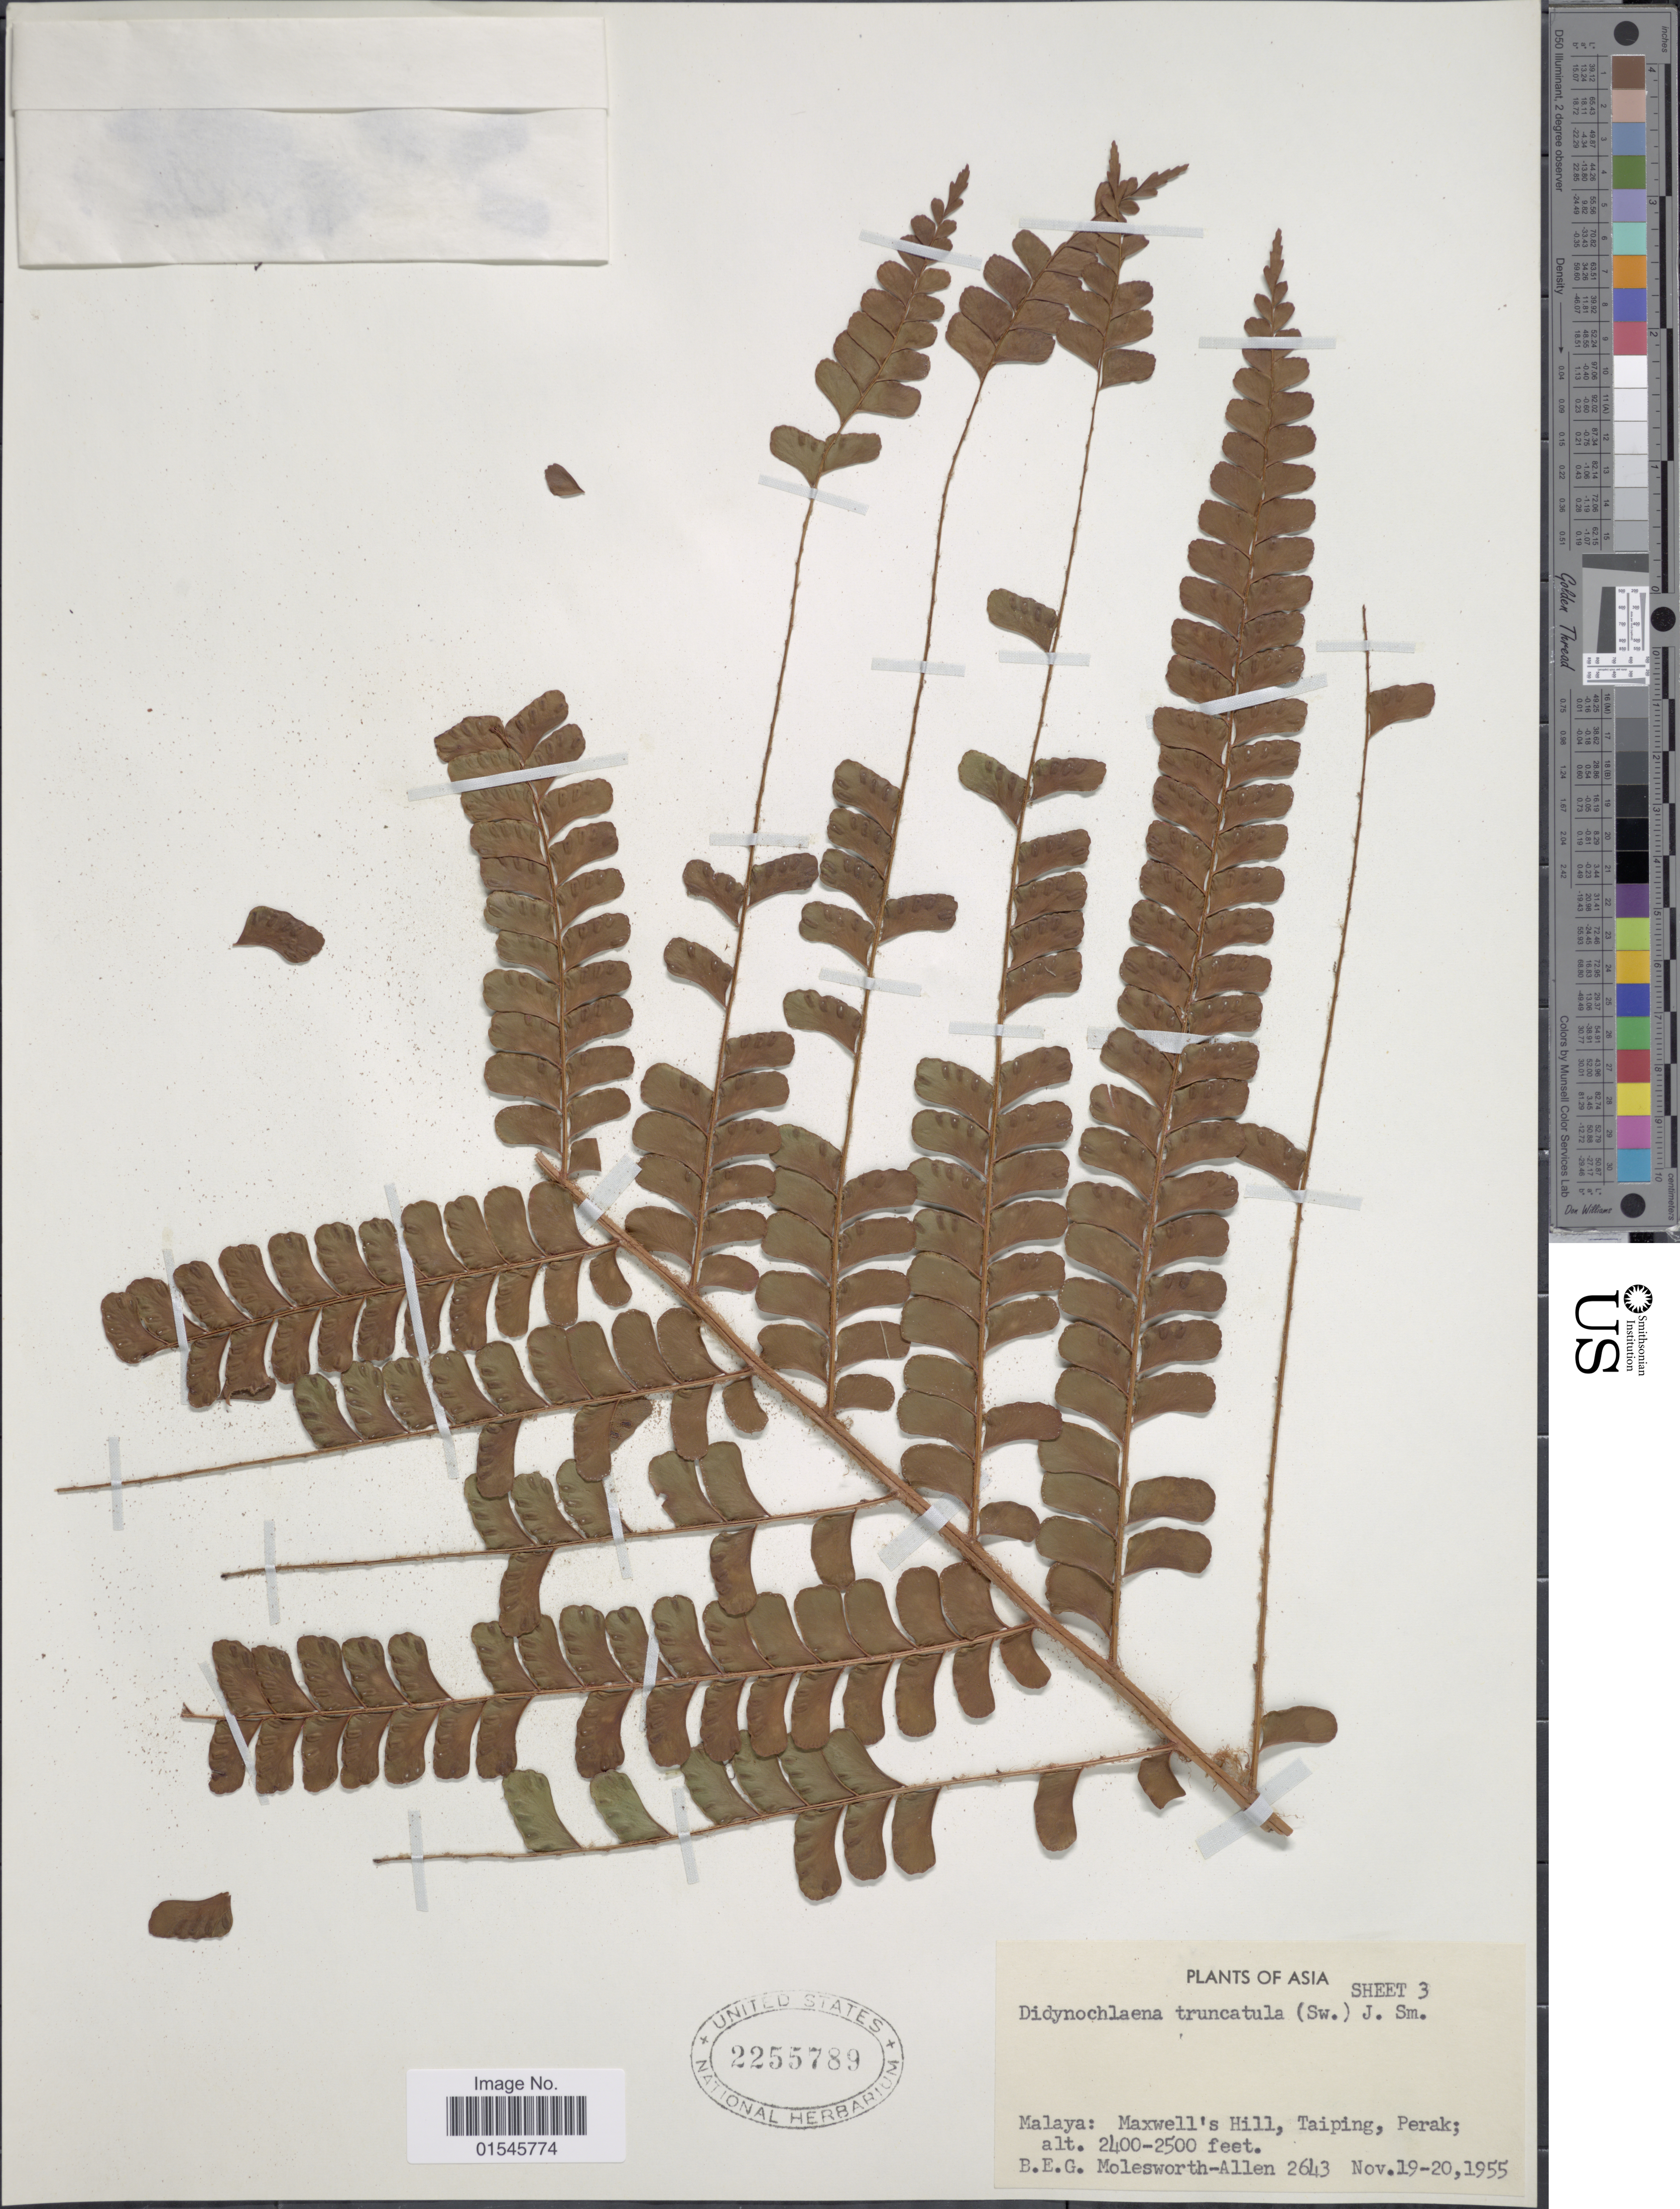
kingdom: Plantae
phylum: Tracheophyta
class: Polypodiopsida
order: Polypodiales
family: Didymochlaenaceae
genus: Didymochlaena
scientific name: Didymochlaena truncatula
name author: (Sw.) J. Sm.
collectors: B. E. G. Molesworth-Allen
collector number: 2643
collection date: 1955-11-19/1955-11-20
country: Malaysia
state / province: Perak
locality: Malaya: Maxwell's Hill, Taiping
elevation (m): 732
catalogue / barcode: US 2255789